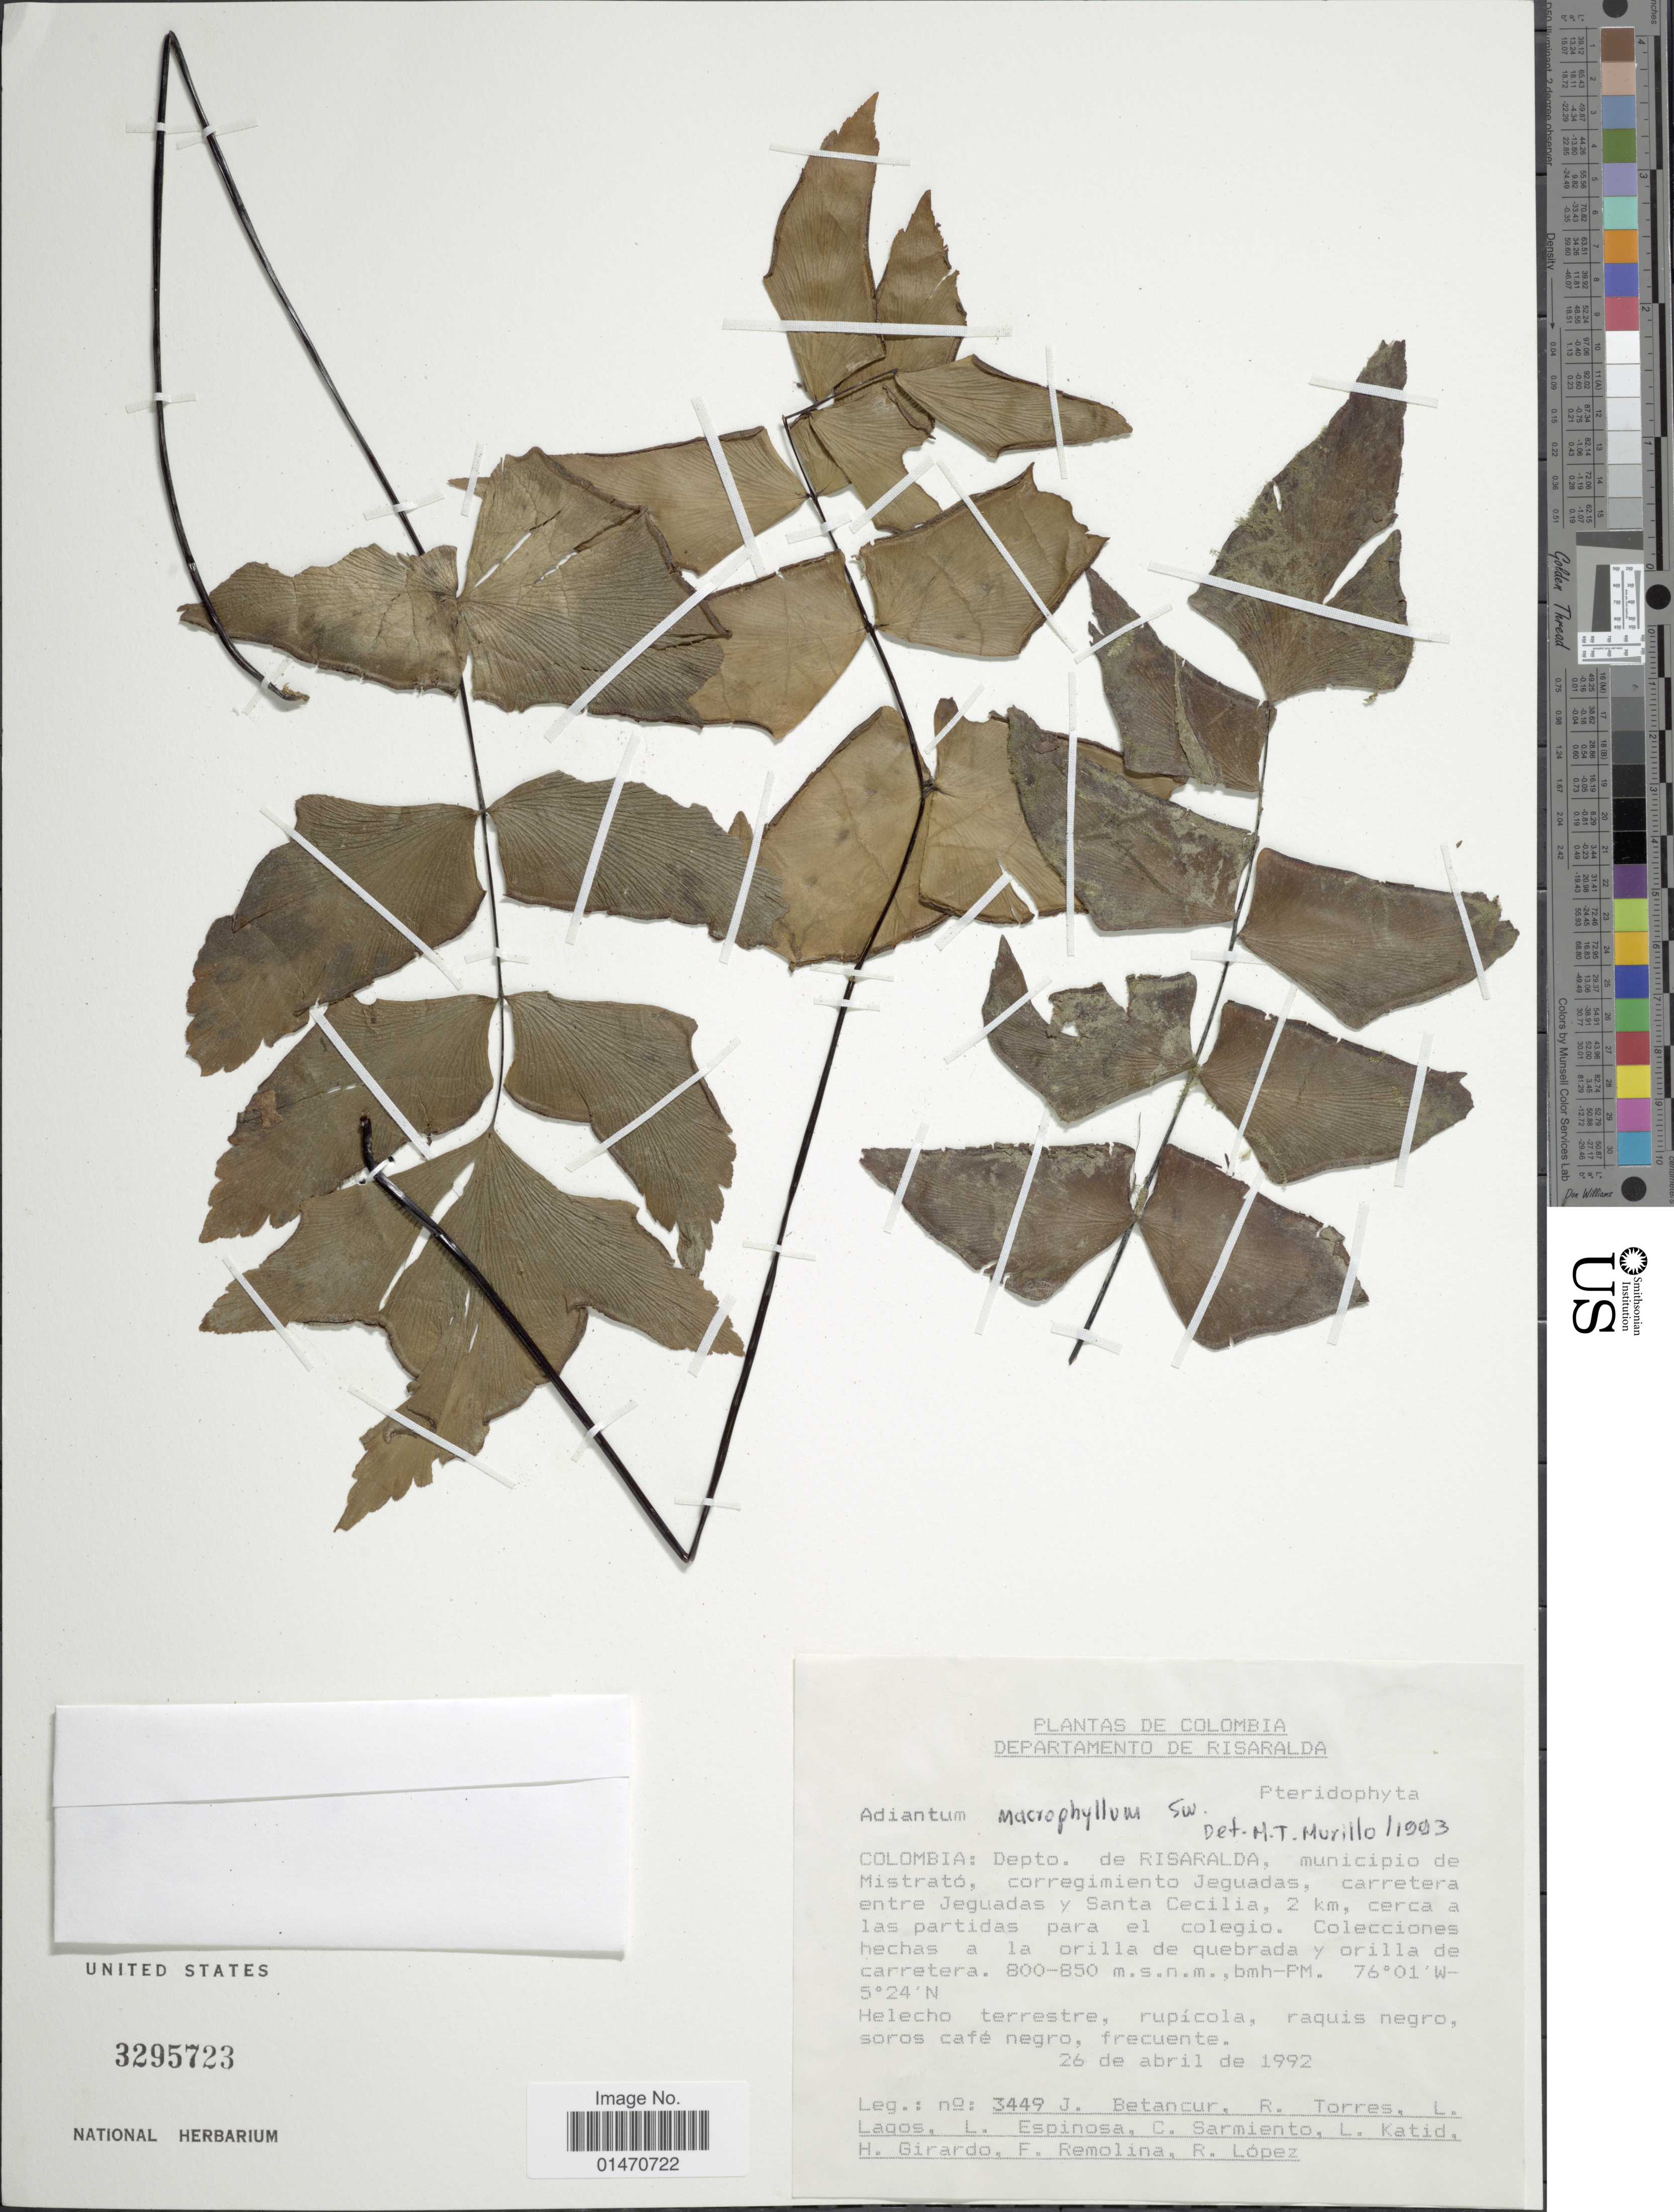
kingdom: Plantae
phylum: Tracheophyta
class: Polypodiopsida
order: Polypodiales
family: Pteridaceae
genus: Adiantum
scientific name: Adiantum macrophyllum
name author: Sw.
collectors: J. Betancur, R. Torres, L. Lagos, L. Espinosa & et al.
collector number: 3449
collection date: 1992-04-26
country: Colombia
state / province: Risaralda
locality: Depto. de Risaralda municipio de Mistrato, corregimiento Juguadas, carretera entre Jeguadas y Santa Cecilia, 2km, cerca a las partidas para el colegio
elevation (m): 800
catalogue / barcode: US 3295723